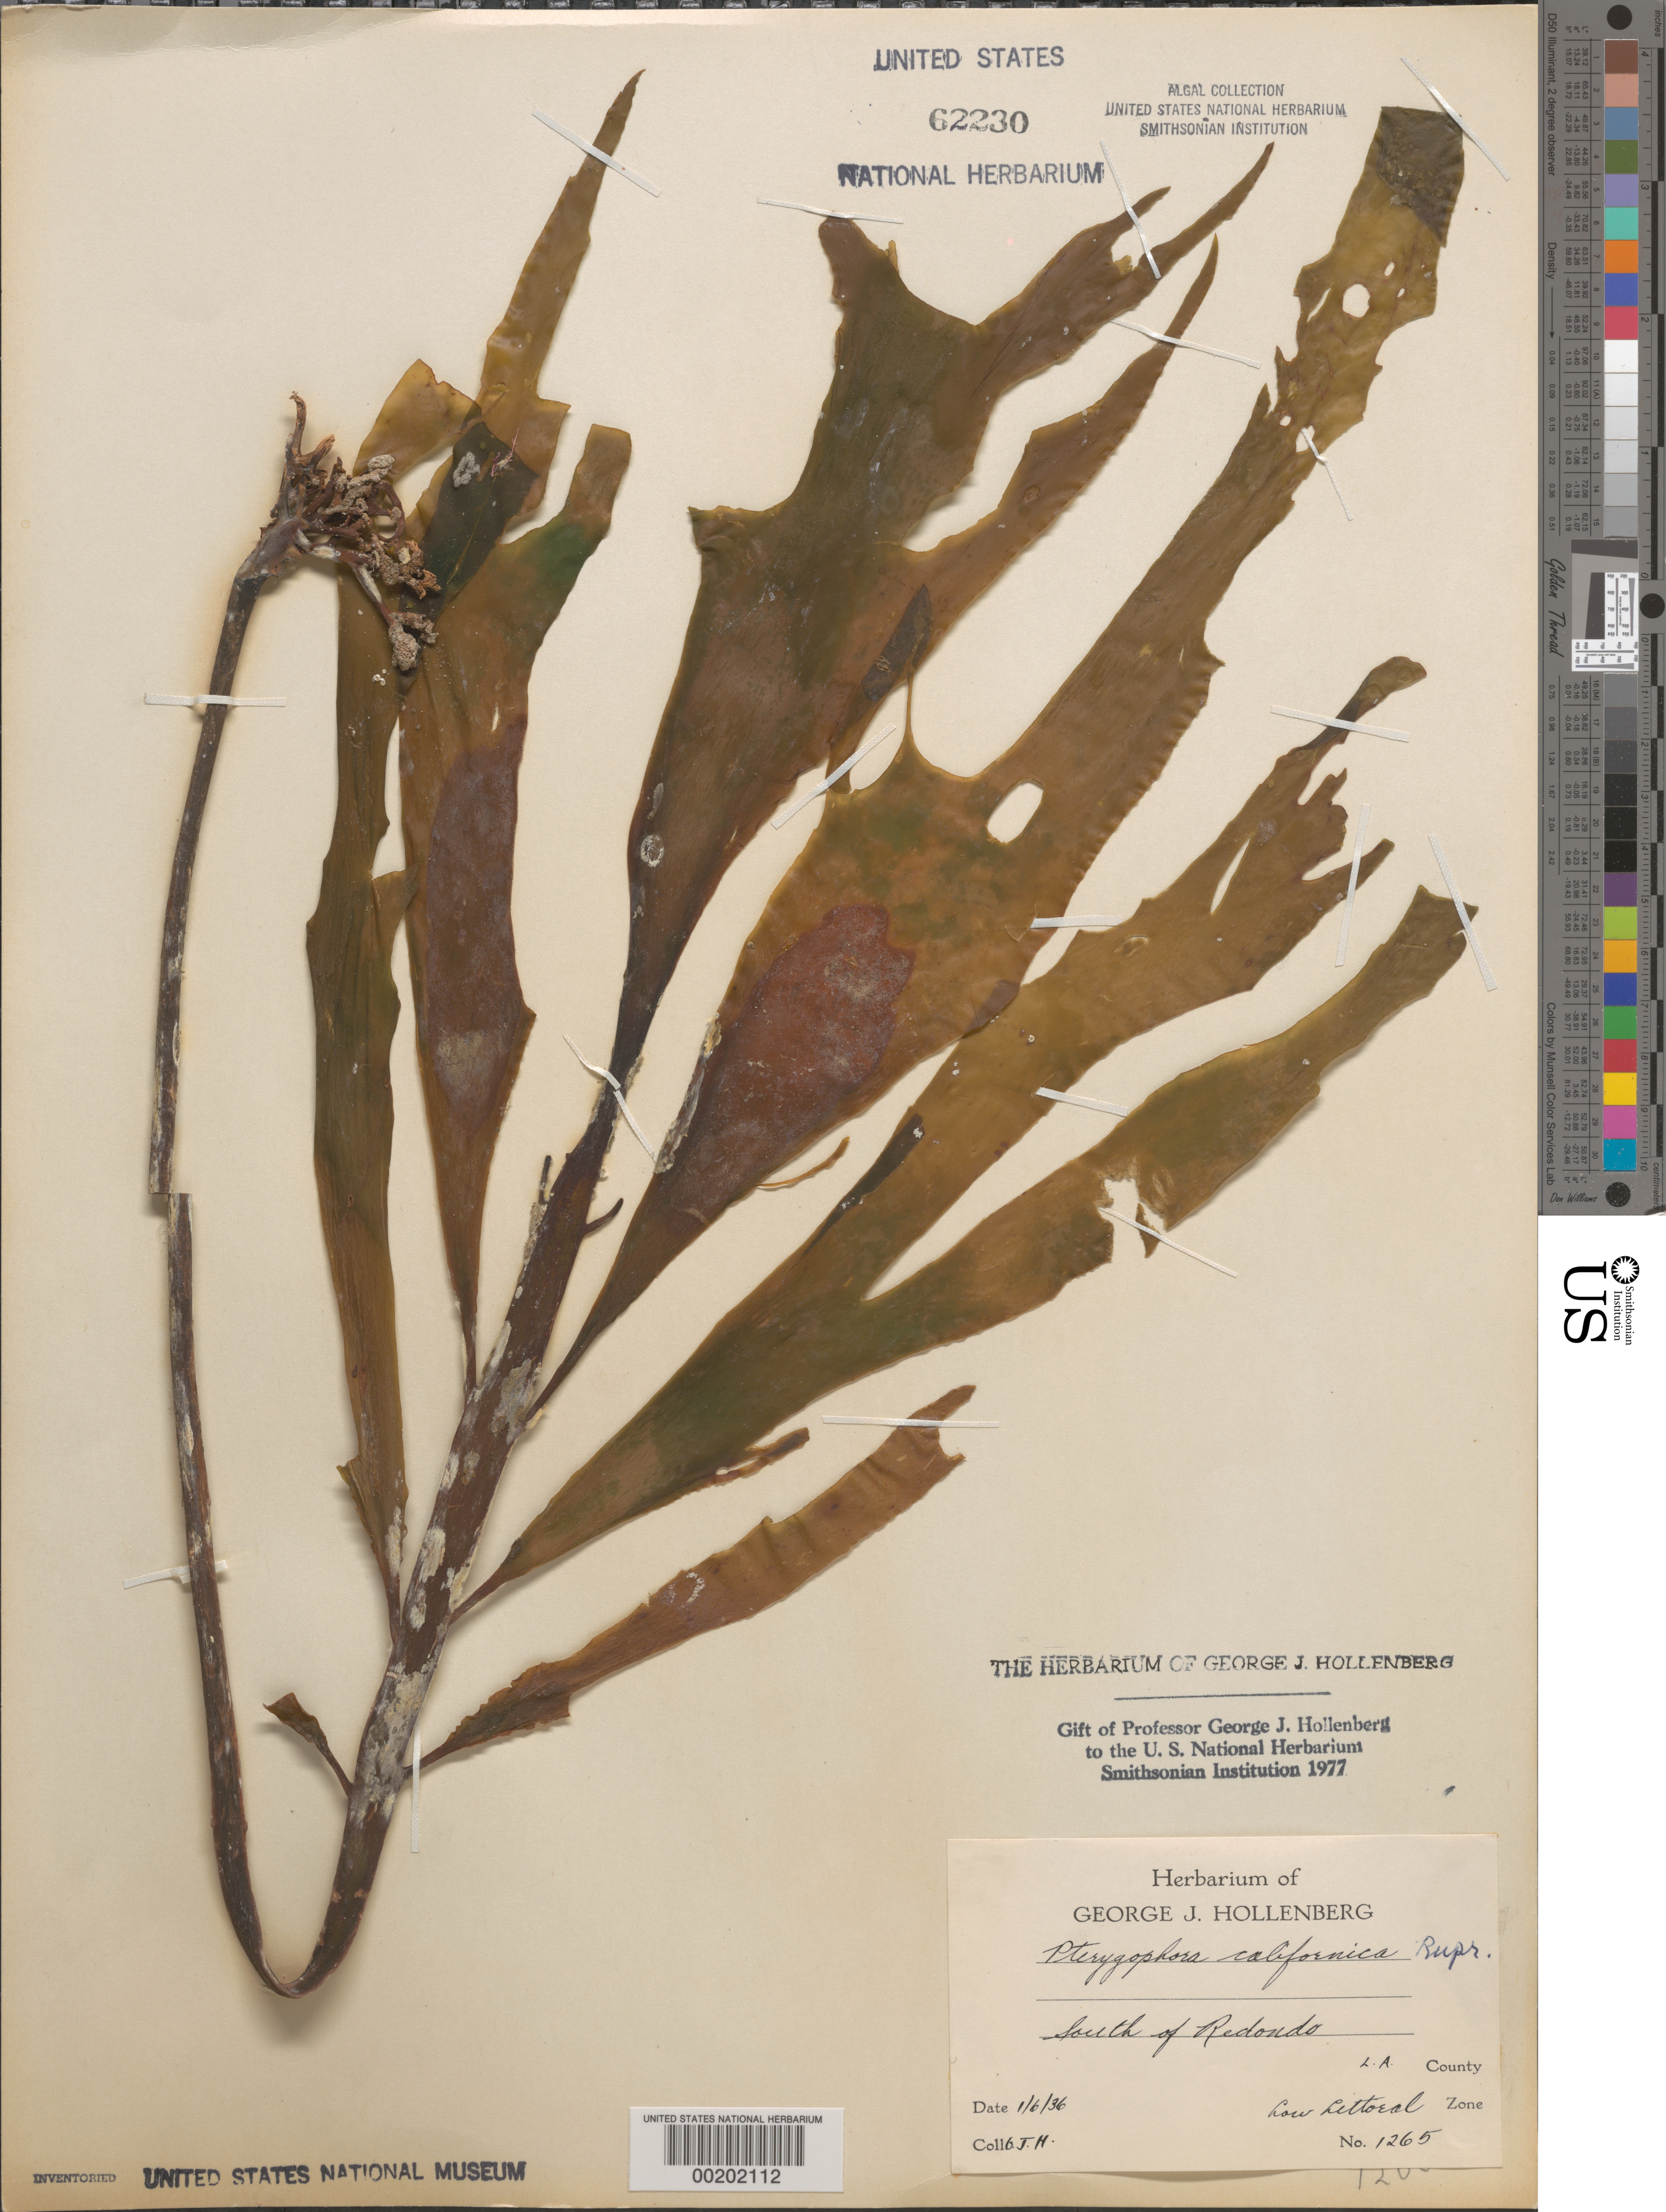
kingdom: Chromista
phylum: Ochrophyta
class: Phaeophyceae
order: Laminariales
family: Alariaceae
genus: Pterygophora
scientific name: Pterygophora californica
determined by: Hollenberg, George J.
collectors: G. Hollenberg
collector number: GJH 1265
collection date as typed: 06 Jan 1936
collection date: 1936-01-06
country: United States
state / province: California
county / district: Los Angeles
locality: South of Redondo Beach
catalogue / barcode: US 62230